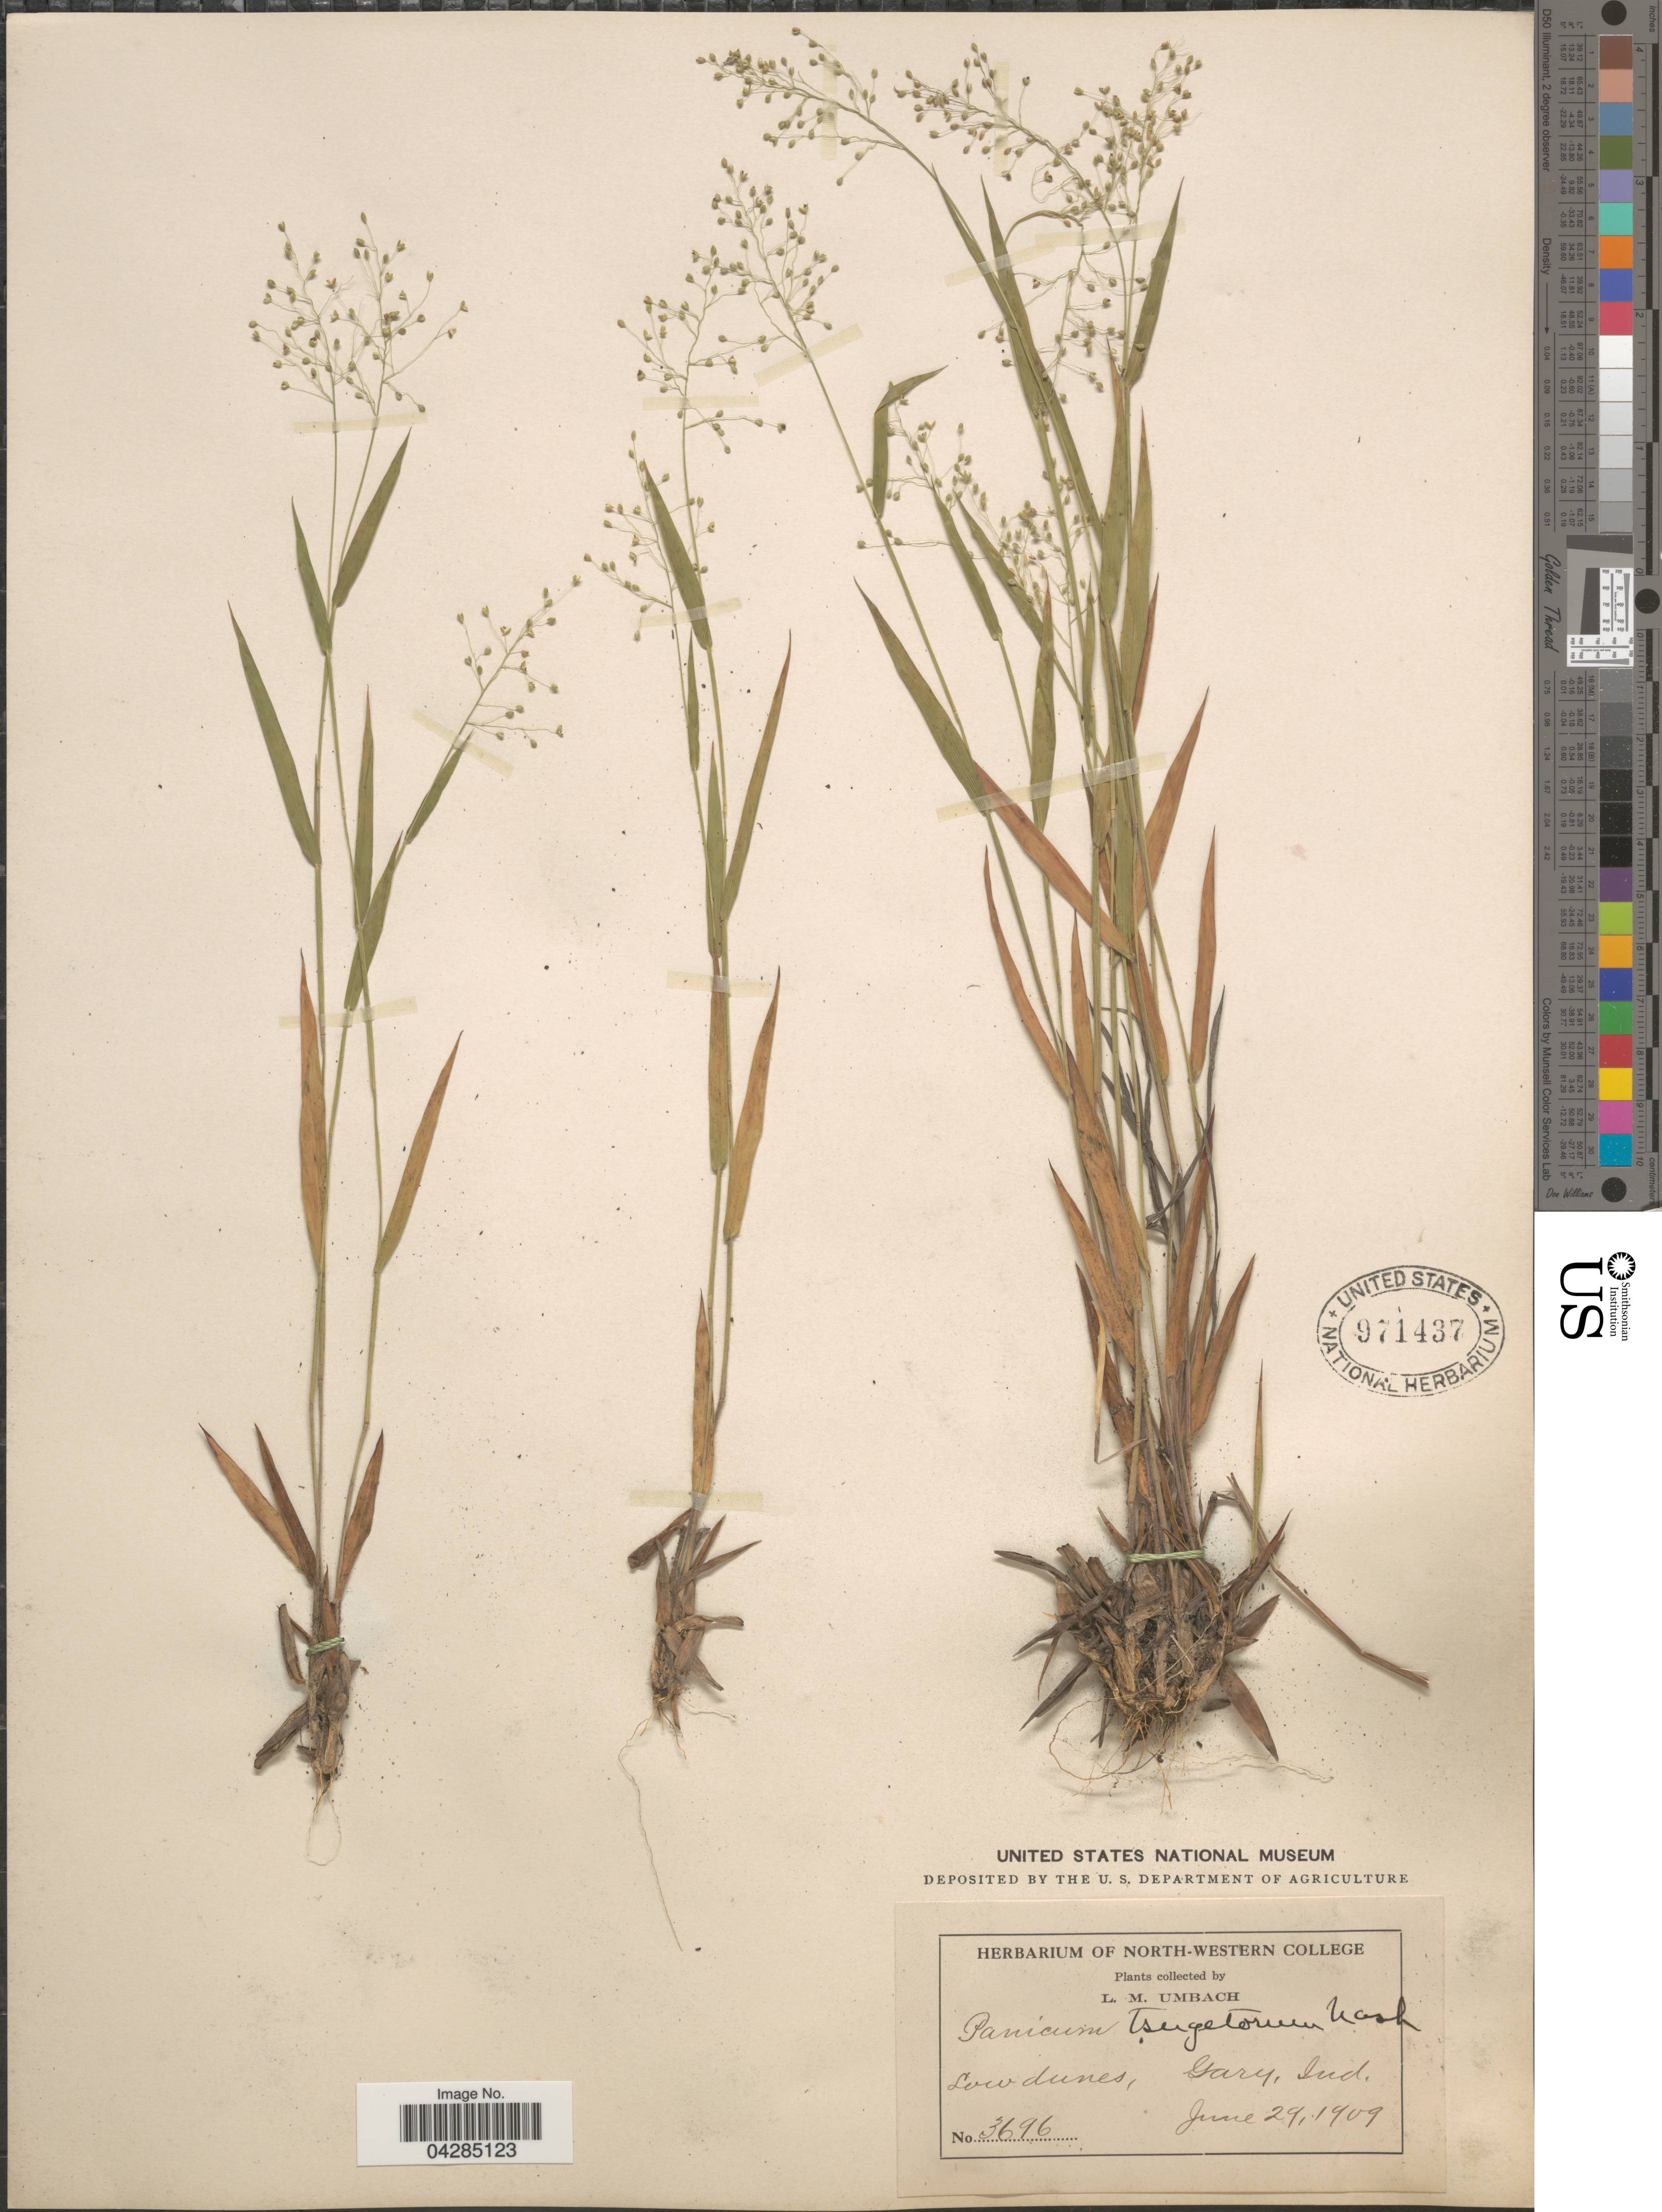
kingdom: Plantae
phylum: Tracheophyta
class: Liliopsida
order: Poales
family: Poaceae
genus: Dichanthelium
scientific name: Dichanthelium portoricense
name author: (Desv. ex Ham.) B.F. Hansen & Wunderlin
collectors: L. M. Umbach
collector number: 3696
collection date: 1909-06-29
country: United States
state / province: Indiana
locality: Gary.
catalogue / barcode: US 971437